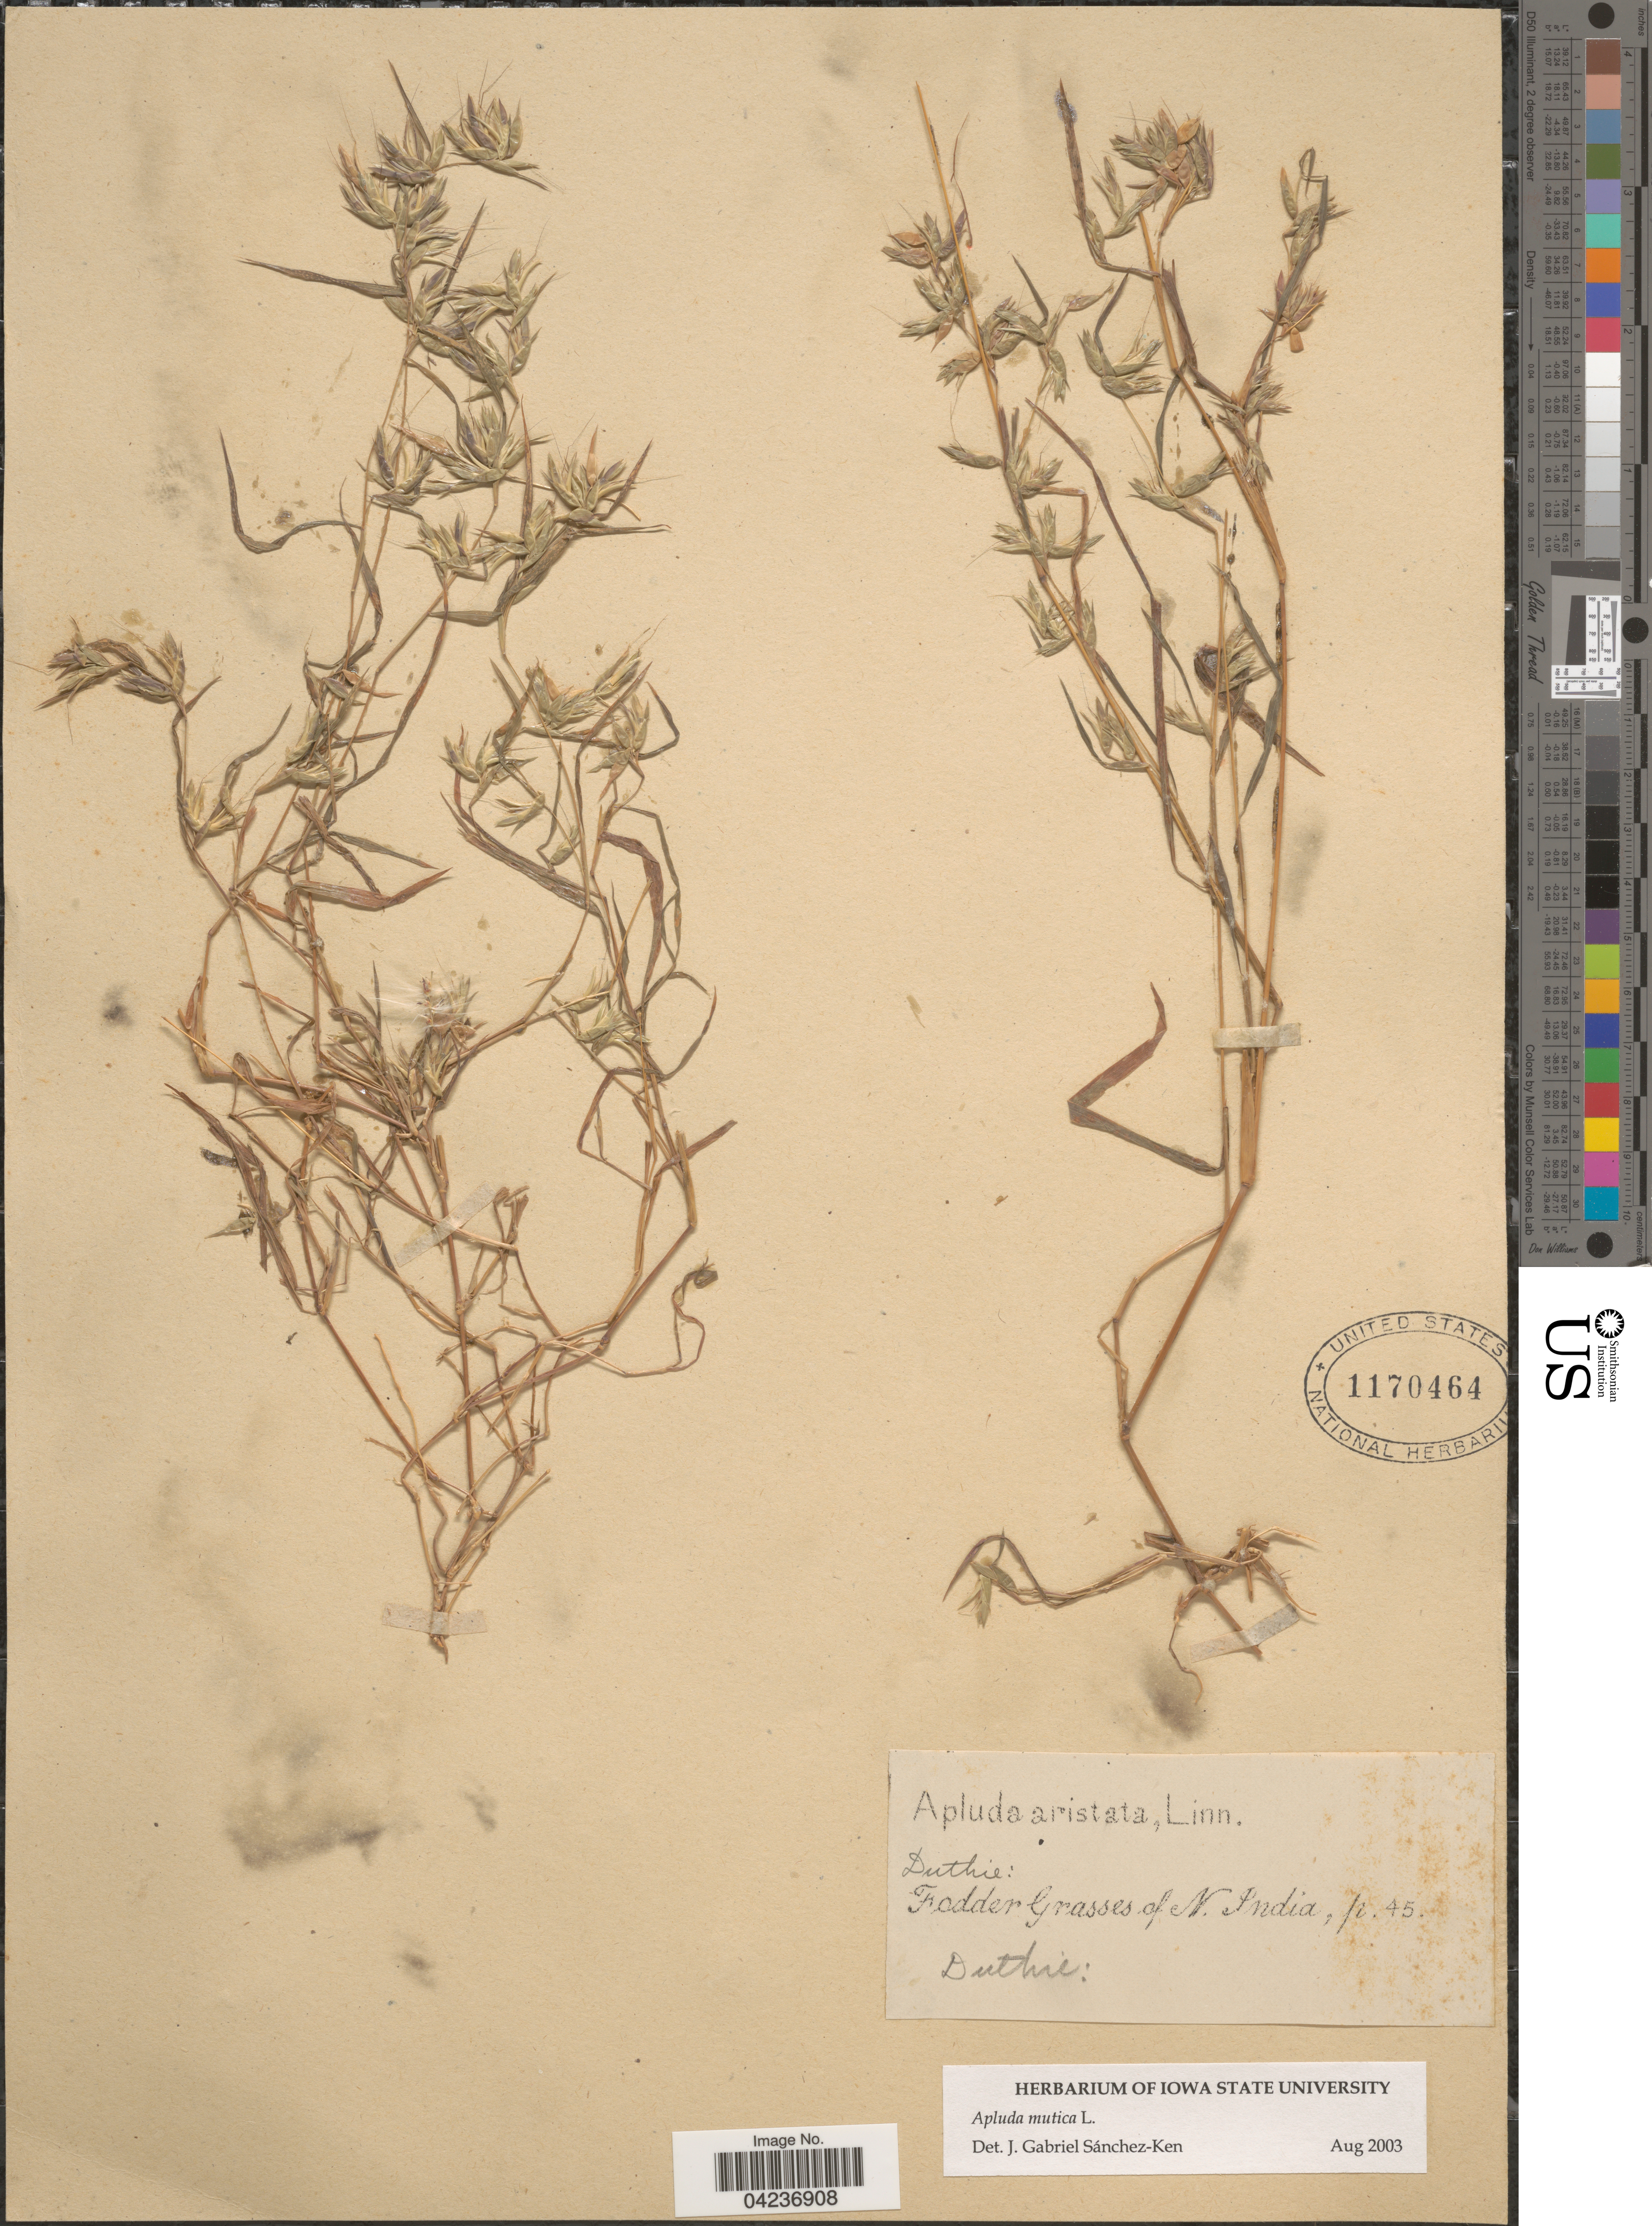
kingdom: Plantae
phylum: Tracheophyta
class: Liliopsida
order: Poales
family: Poaceae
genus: Apluda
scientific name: Apluda mutica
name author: L.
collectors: Duthie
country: India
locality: N. India.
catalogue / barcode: US 1170464